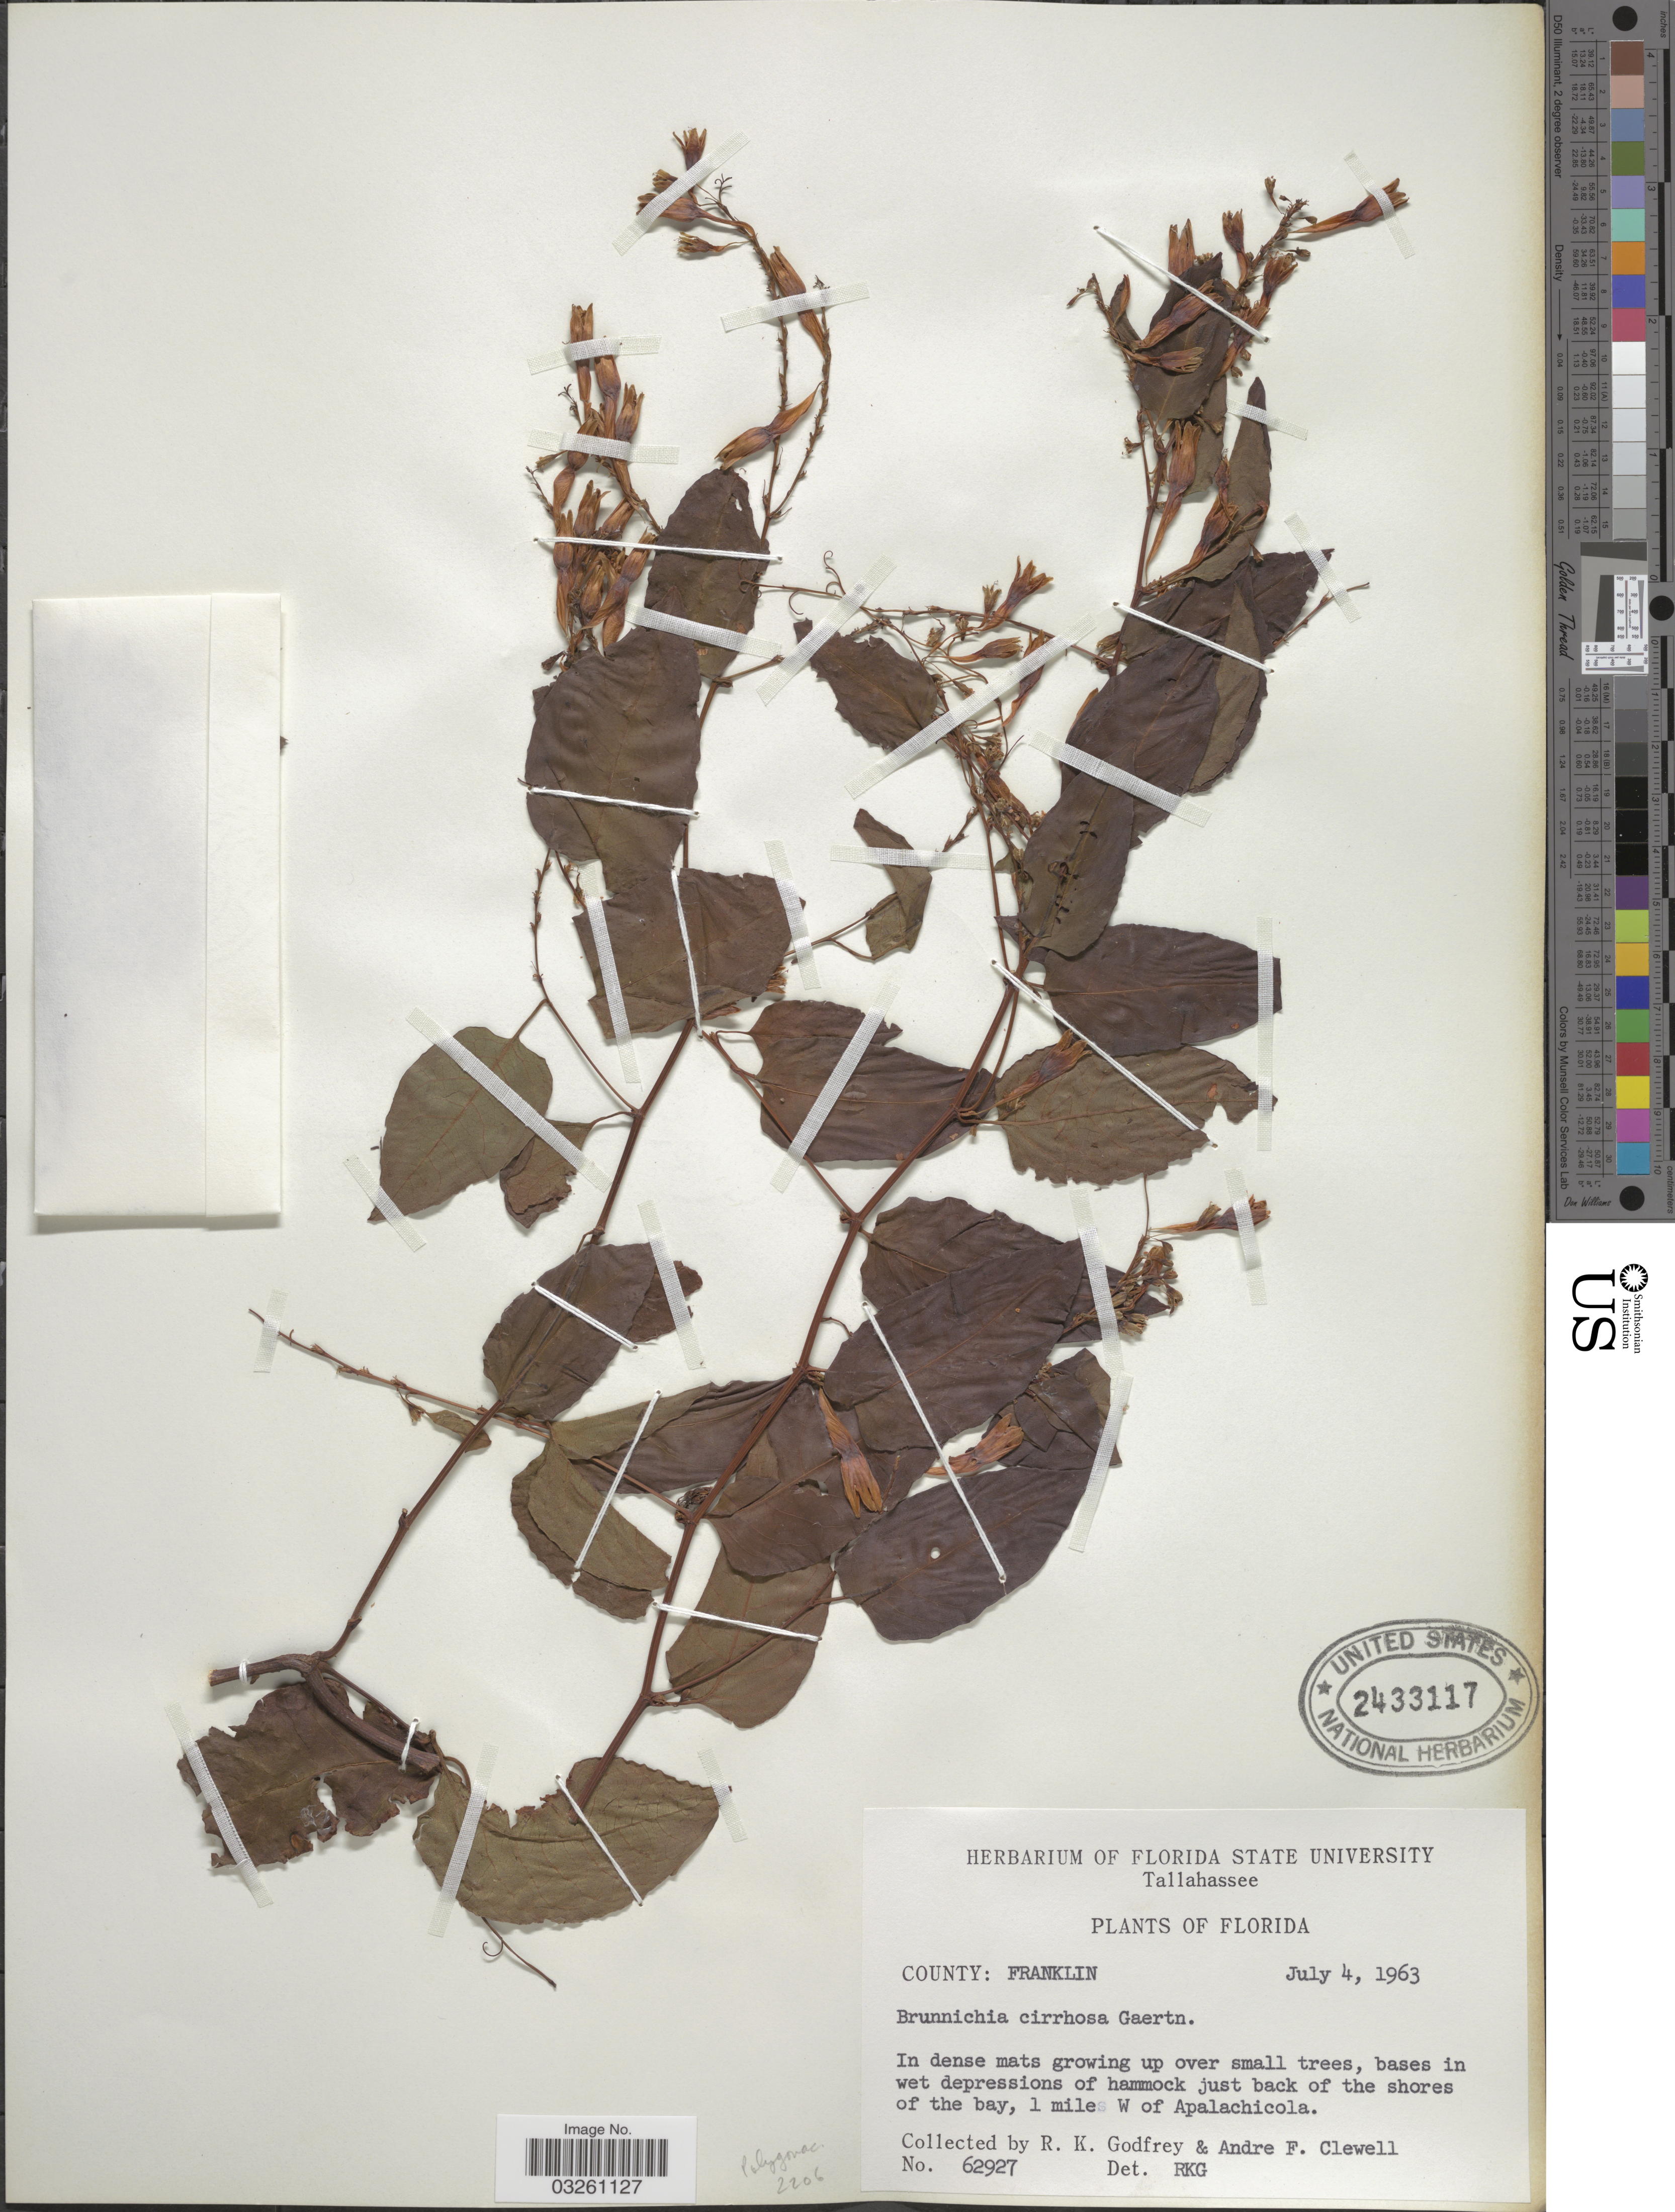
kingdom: Plantae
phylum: Tracheophyta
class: Magnoliopsida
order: Caryophyllales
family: Polygonaceae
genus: Brunnichia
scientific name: Brunnichia cirrhosa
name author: Gaertn.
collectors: R. K. Godfrey & A. Clewell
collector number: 62927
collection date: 1963-07-04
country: United States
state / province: Florida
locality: County: Franklin. Bases in wet depression of hammock just back of the shores of the bay, 1 mile W of Apalachicola.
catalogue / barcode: US 2433117